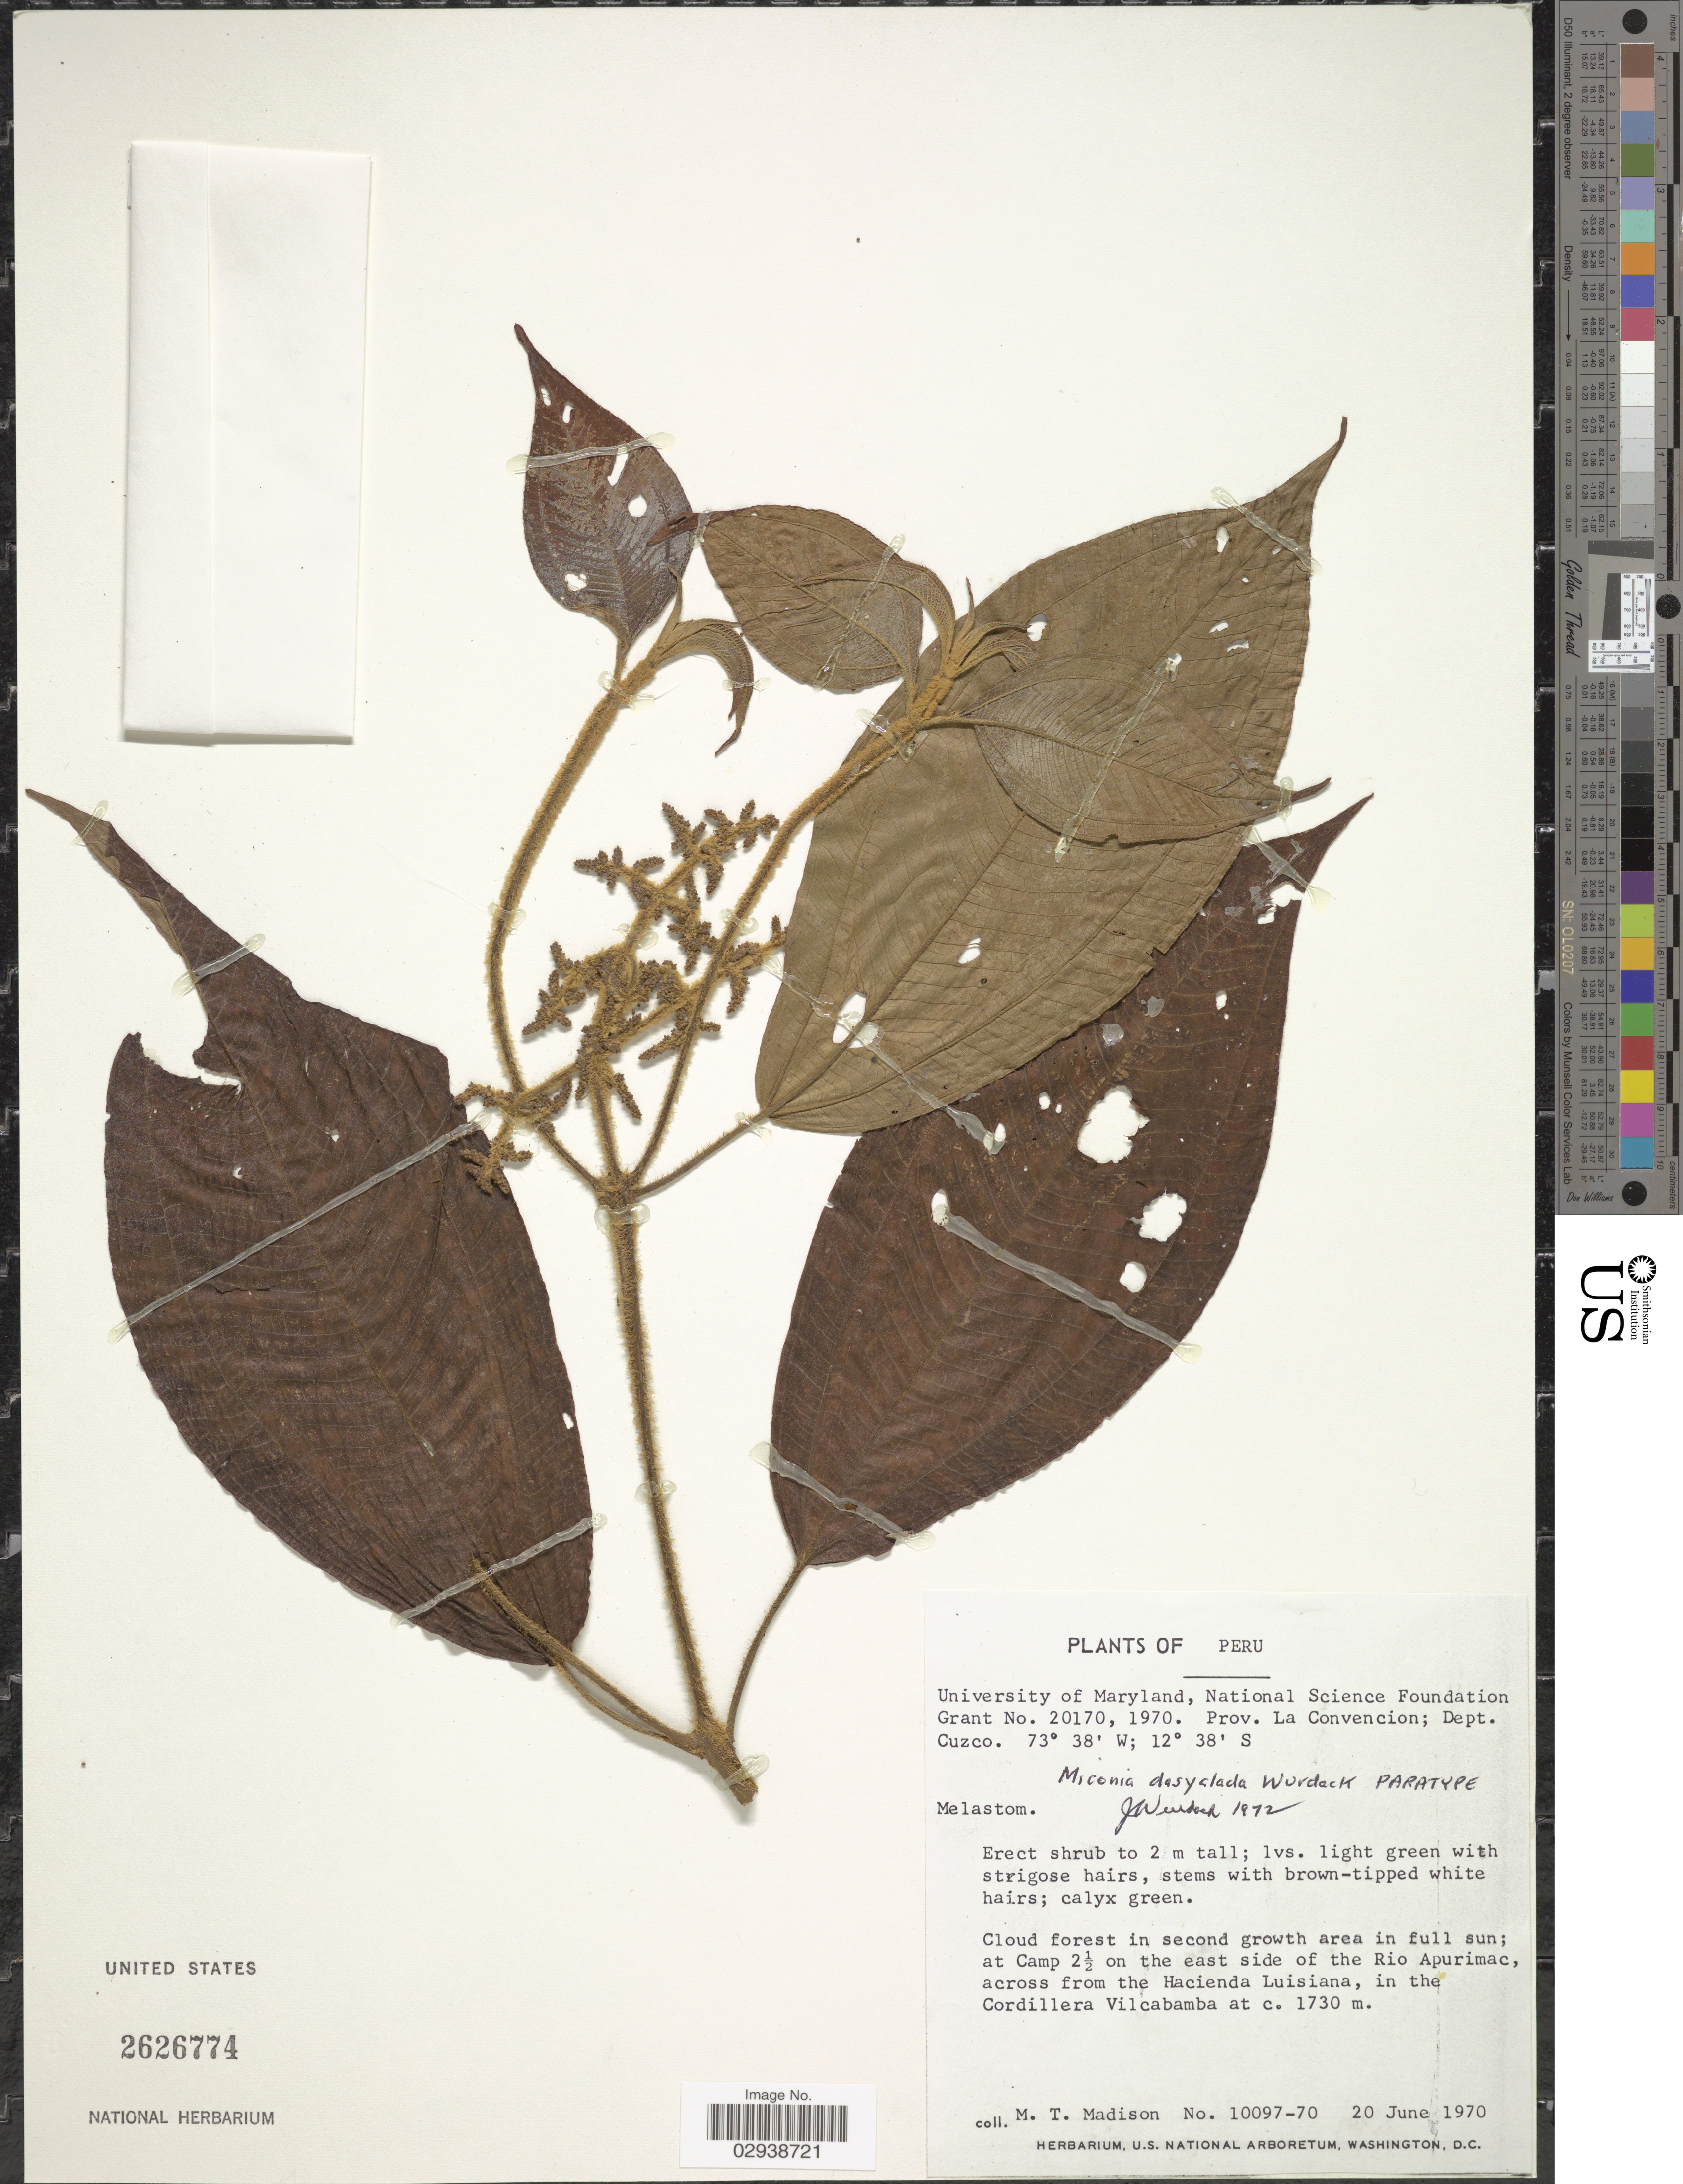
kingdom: Plantae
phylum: Tracheophyta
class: Magnoliopsida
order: Myrtales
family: Melastomataceae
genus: Miconia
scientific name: Miconia dasyclada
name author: Wurdack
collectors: M. T. Madison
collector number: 10097-70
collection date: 1970-06-20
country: Peru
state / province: Cusco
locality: Prov. La Convencion; Dept. Cuzco, at Camp 2½ on the east side of the Rio Apurimac, across from the Hacienda Luisiana, in the Cordillera Vilcabamba.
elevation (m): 1730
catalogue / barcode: US 2626774